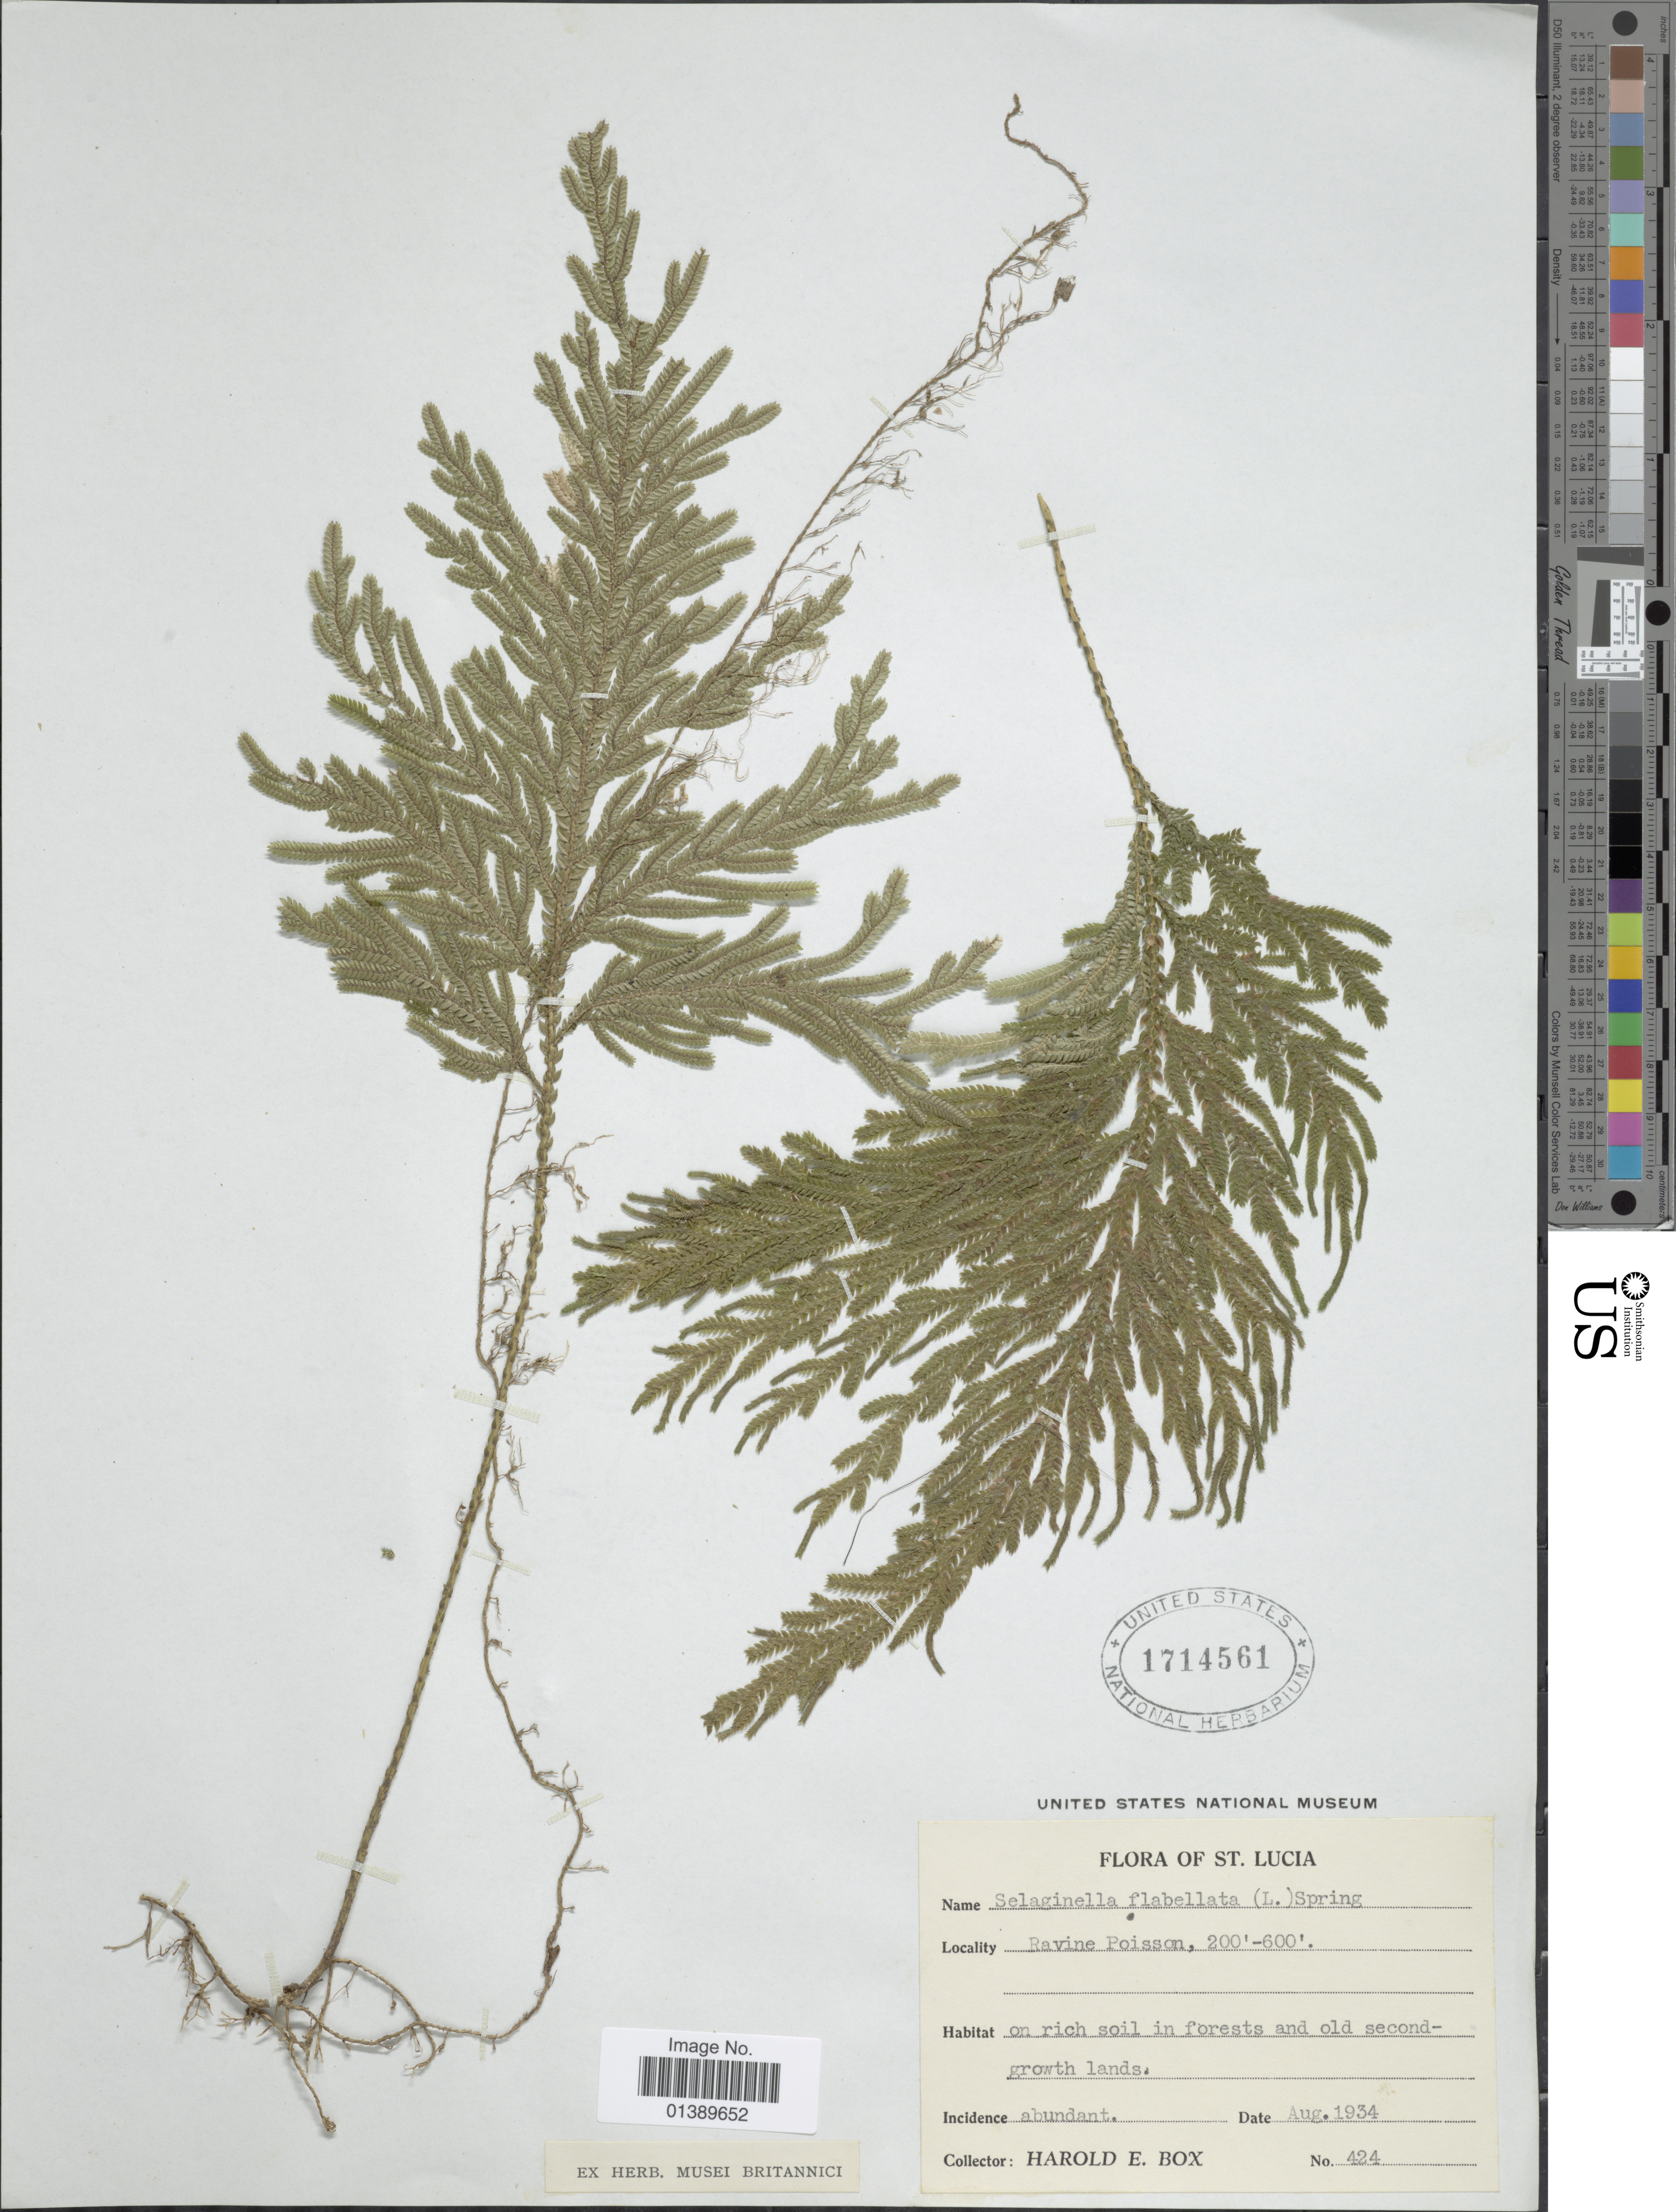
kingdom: Plantae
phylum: Tracheophyta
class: Lycopodiopsida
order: Selaginellales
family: Selaginellaceae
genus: Selaginella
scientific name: Selaginella flabellata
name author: L.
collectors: H. E. Box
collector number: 424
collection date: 1934-08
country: St. Lucia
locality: Ravine Poisson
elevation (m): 61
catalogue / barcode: US 1714561